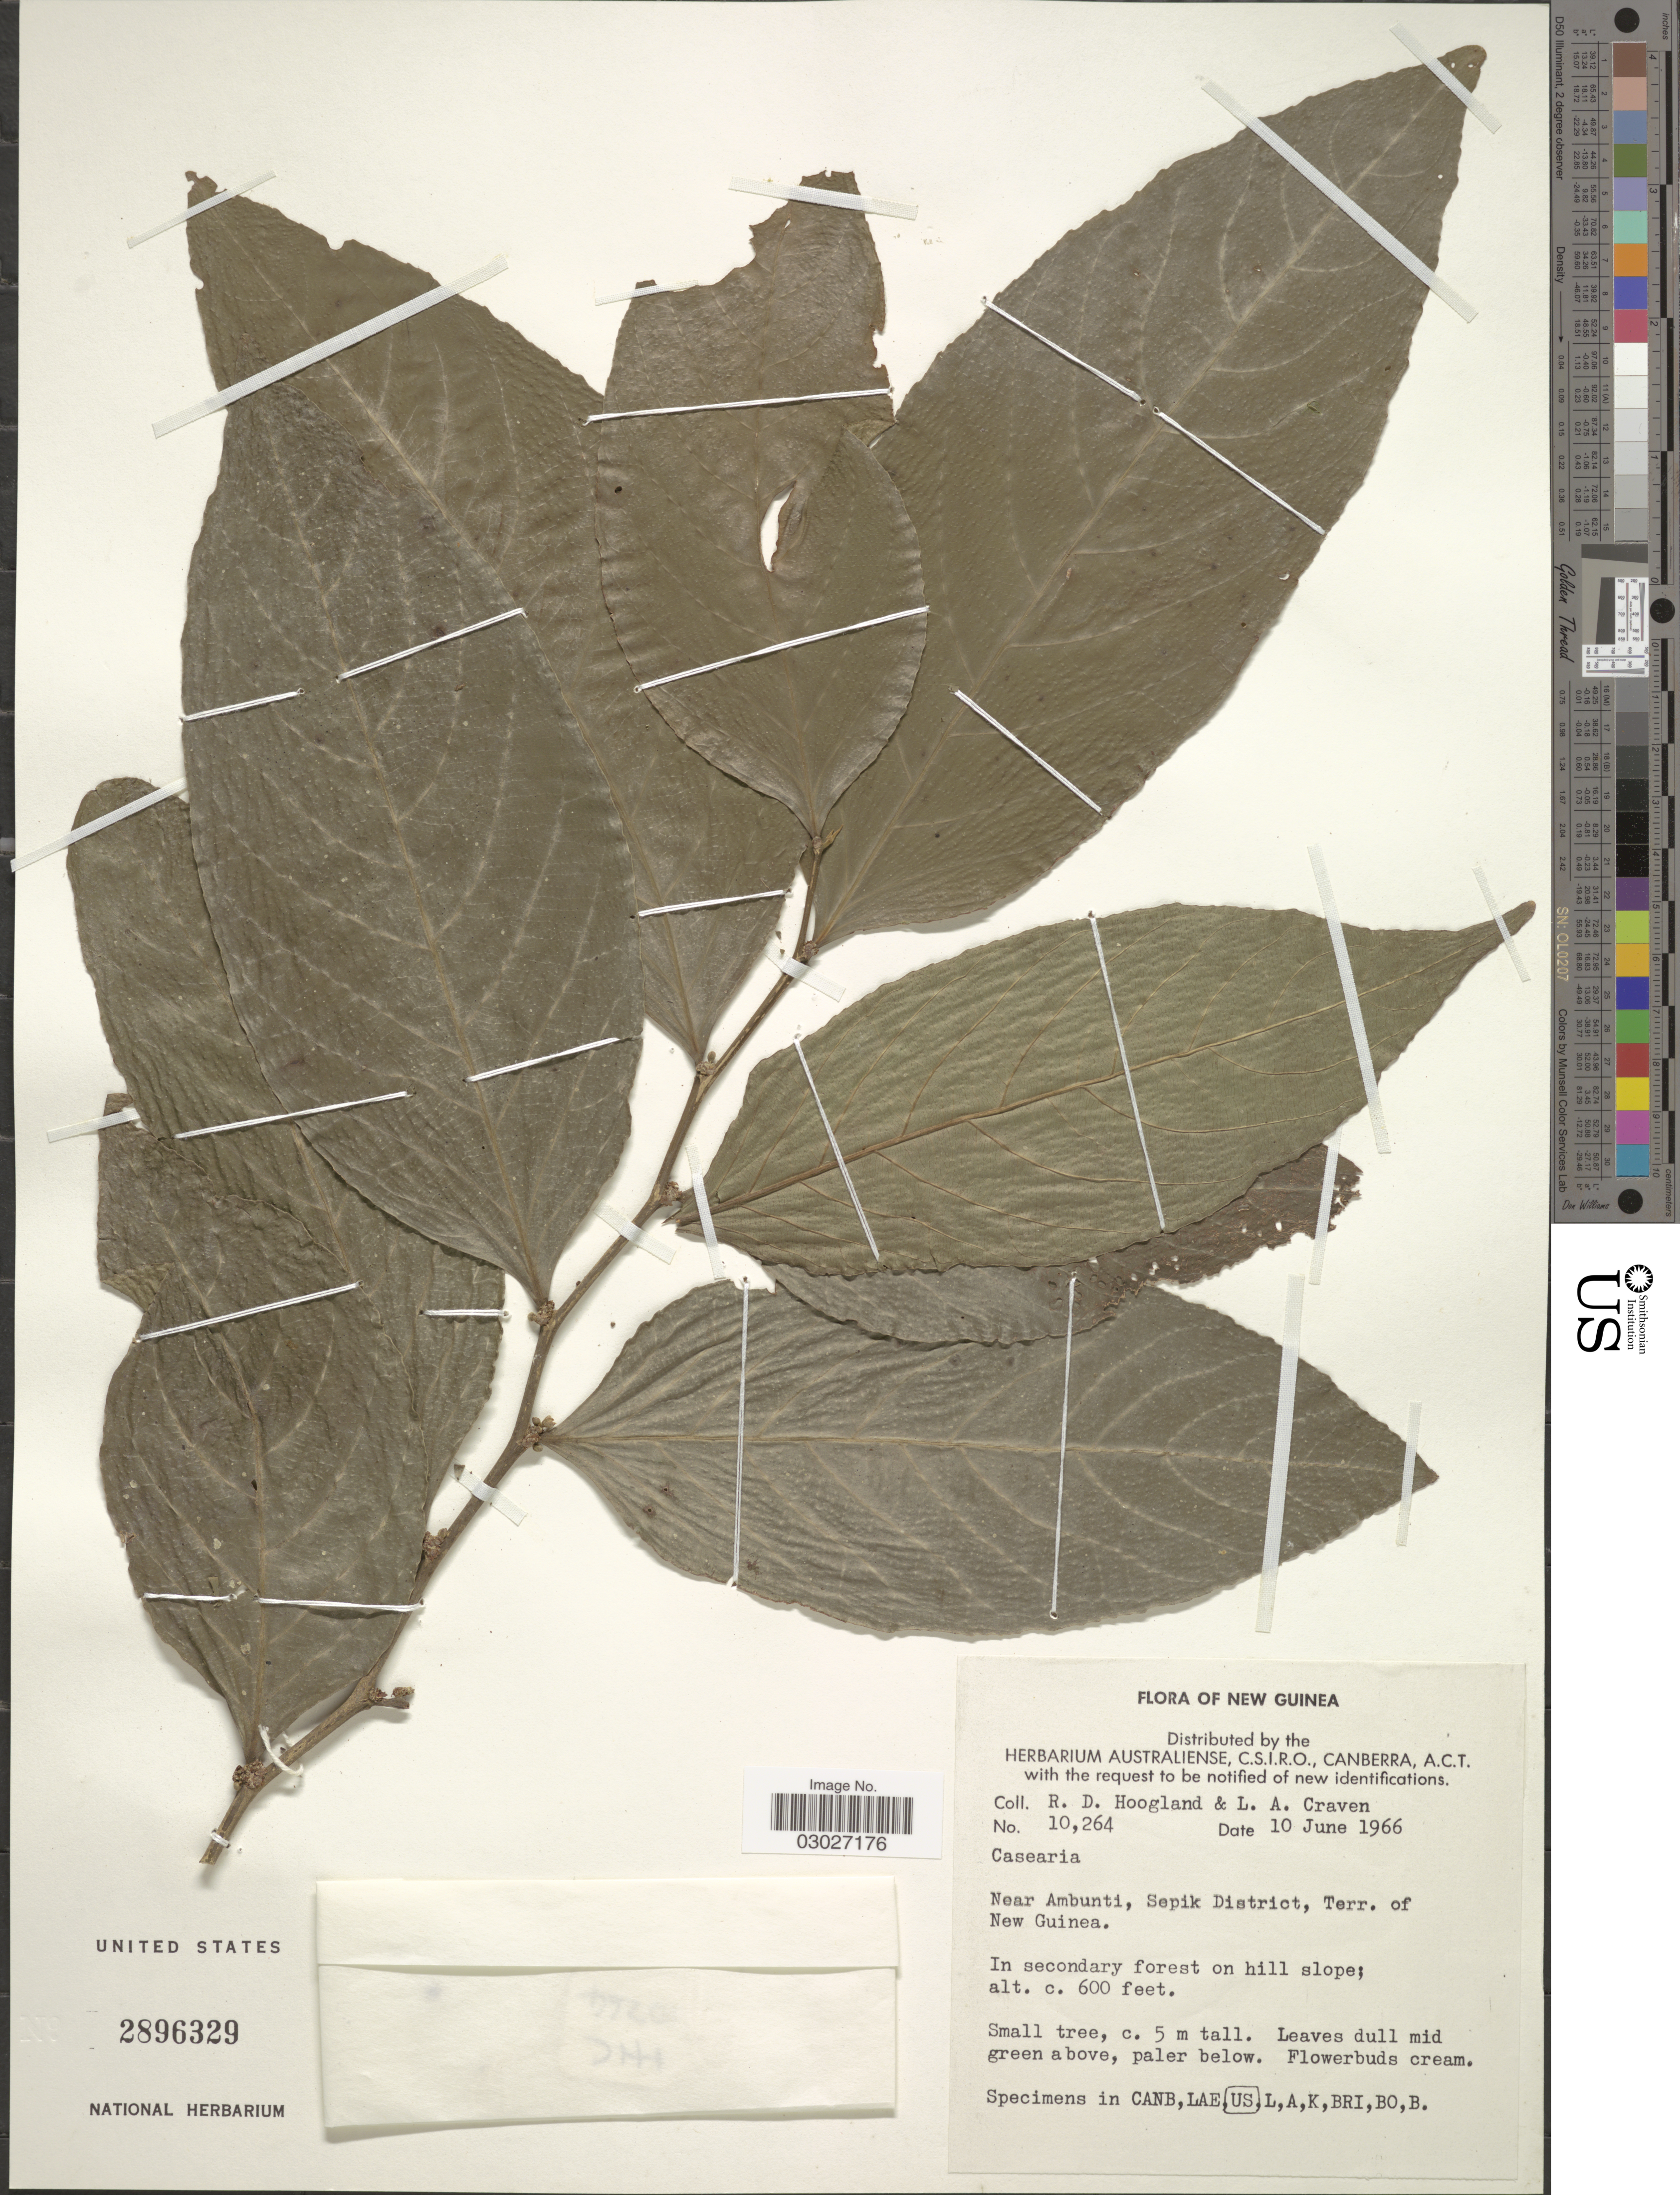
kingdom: Plantae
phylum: Tracheophyta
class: Magnoliopsida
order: Malpighiales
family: Salicaceae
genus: Casearia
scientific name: Casearia sp.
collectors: R. D. Hoogland & L. A. Craven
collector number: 10264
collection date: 1966-06-10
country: Papua New Guinea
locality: New Guinea, Near Ambunti, Sepik District, Terr. of New Guinea.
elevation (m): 183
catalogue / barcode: US 2896329